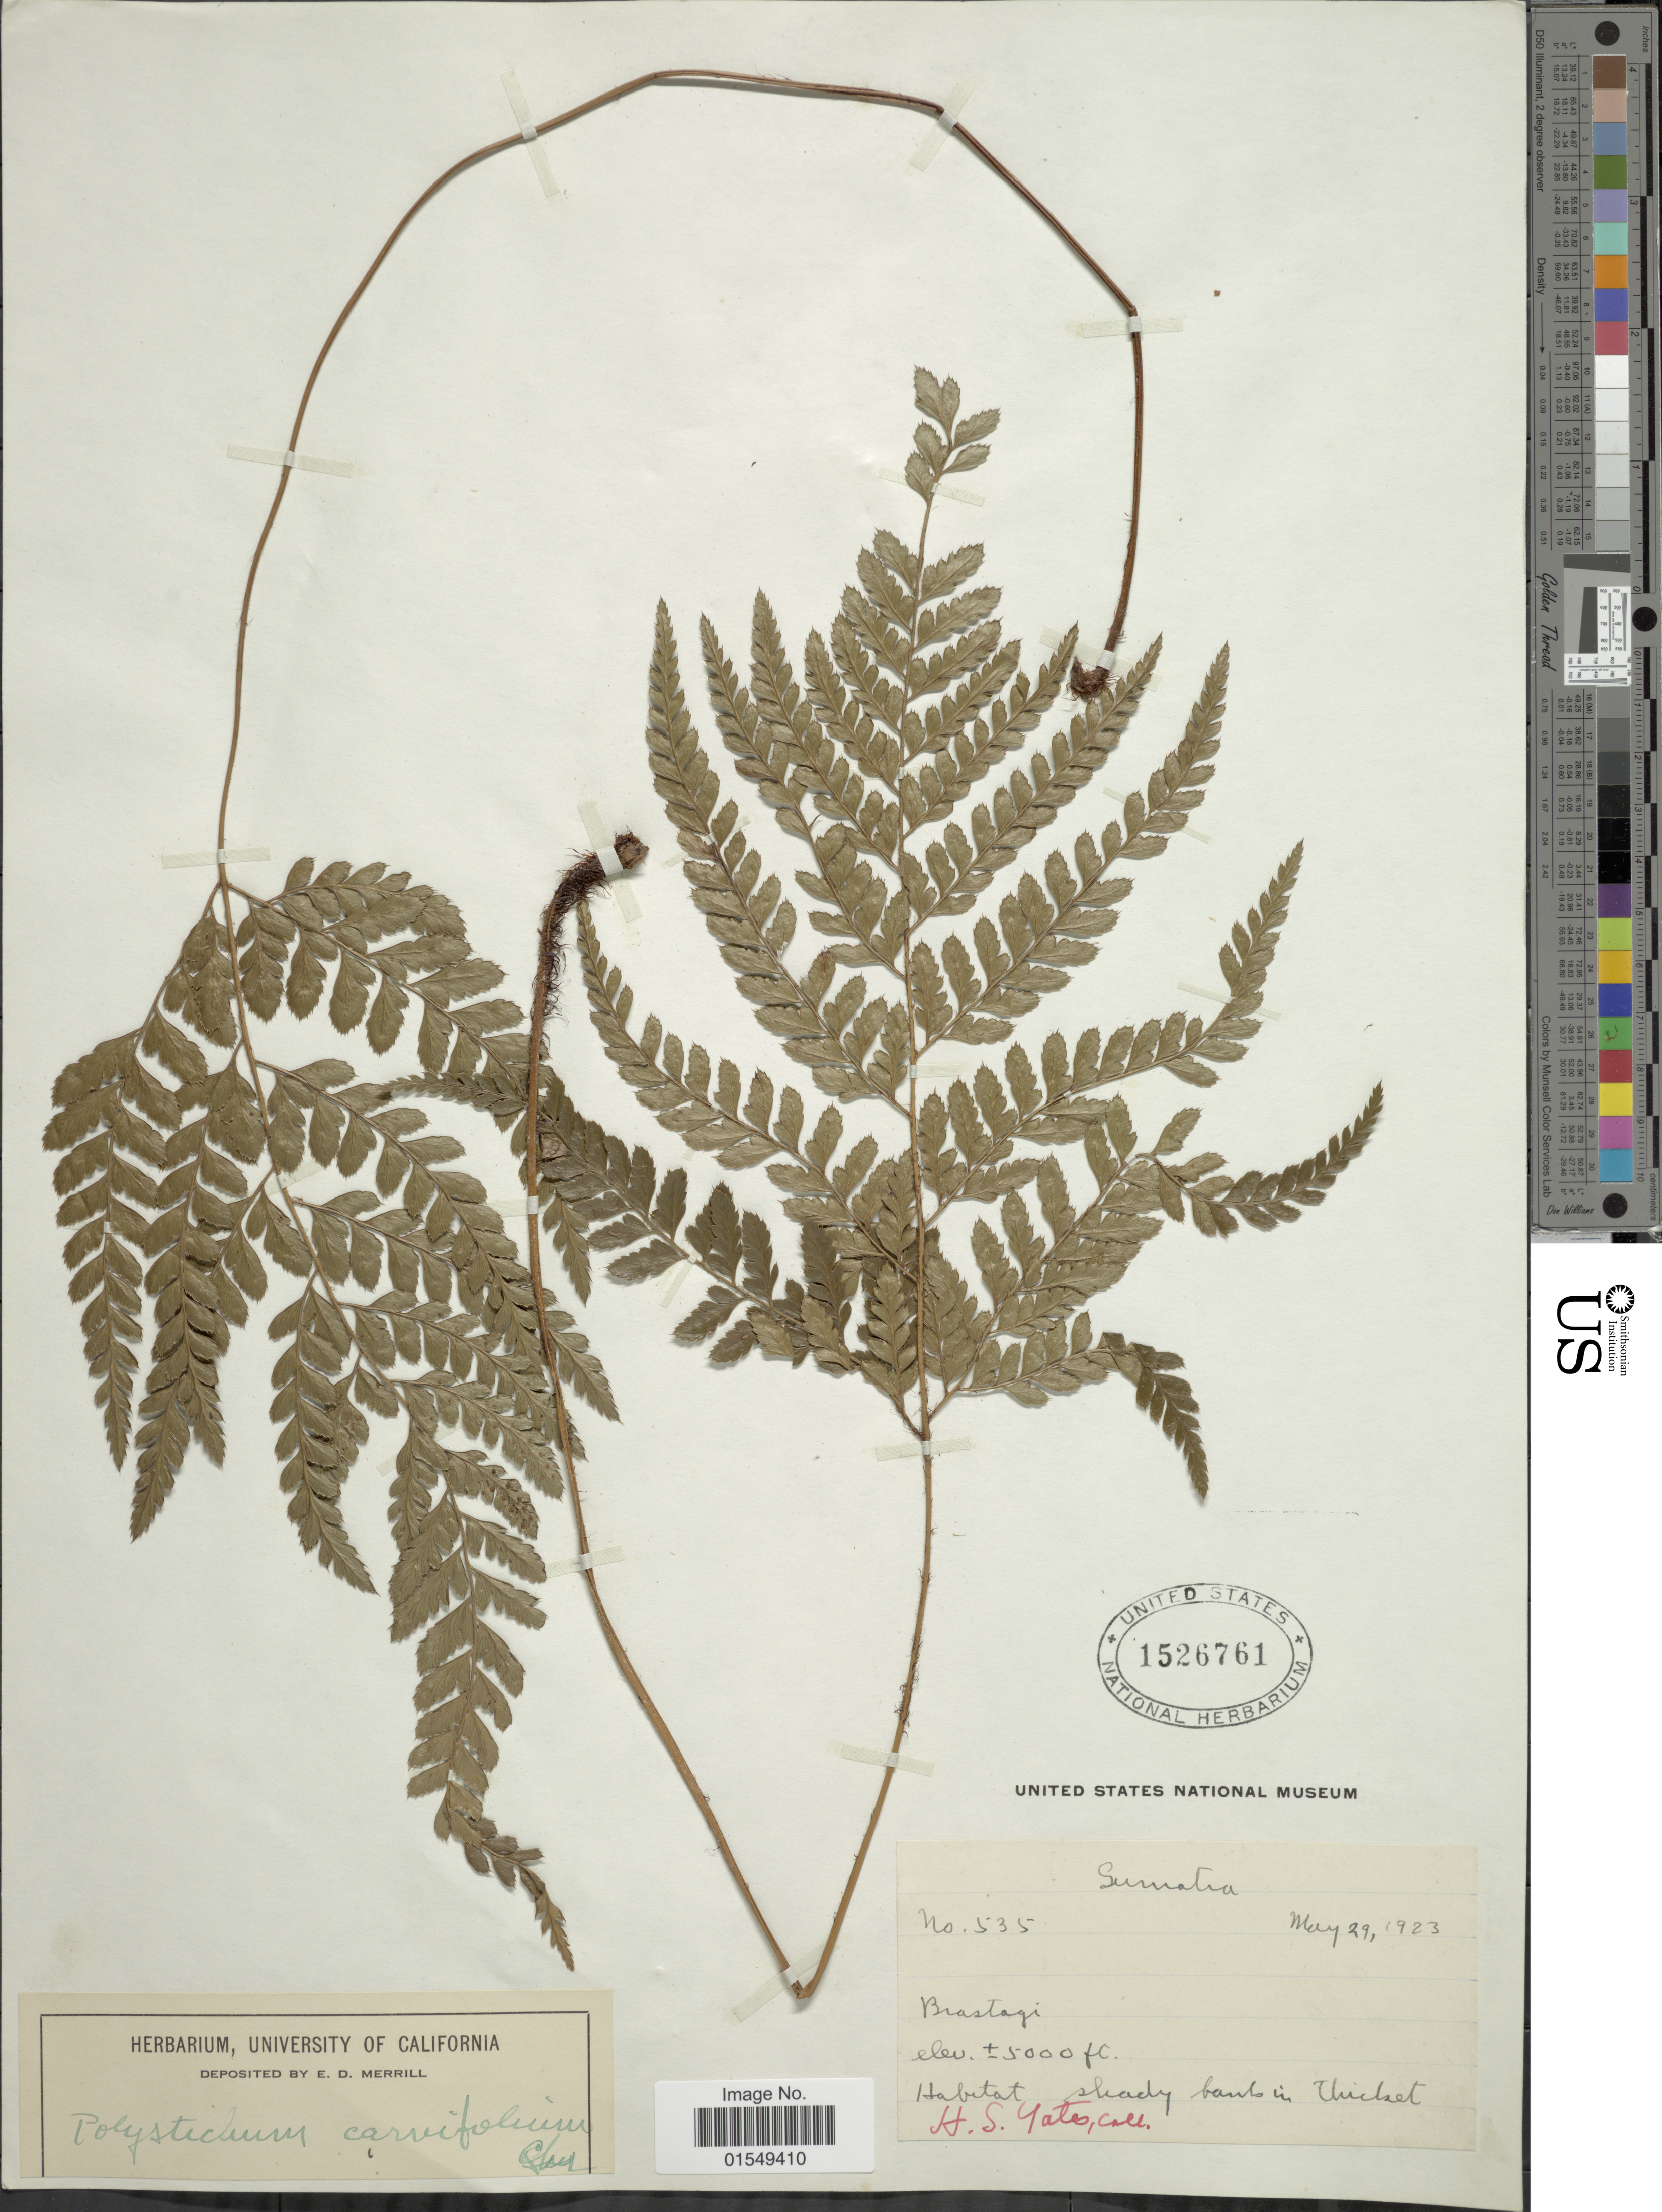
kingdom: Plantae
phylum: Tracheophyta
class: Polypodiopsida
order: Polypodiales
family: Dryopteridaceae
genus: Arachniodes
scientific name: Arachniodes aristata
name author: (G. Forst.) Tindale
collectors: H. S. Yates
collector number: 535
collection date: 1923-05-29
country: Indonesia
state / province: Sumatra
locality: Brastagi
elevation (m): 1524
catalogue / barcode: US 1526761